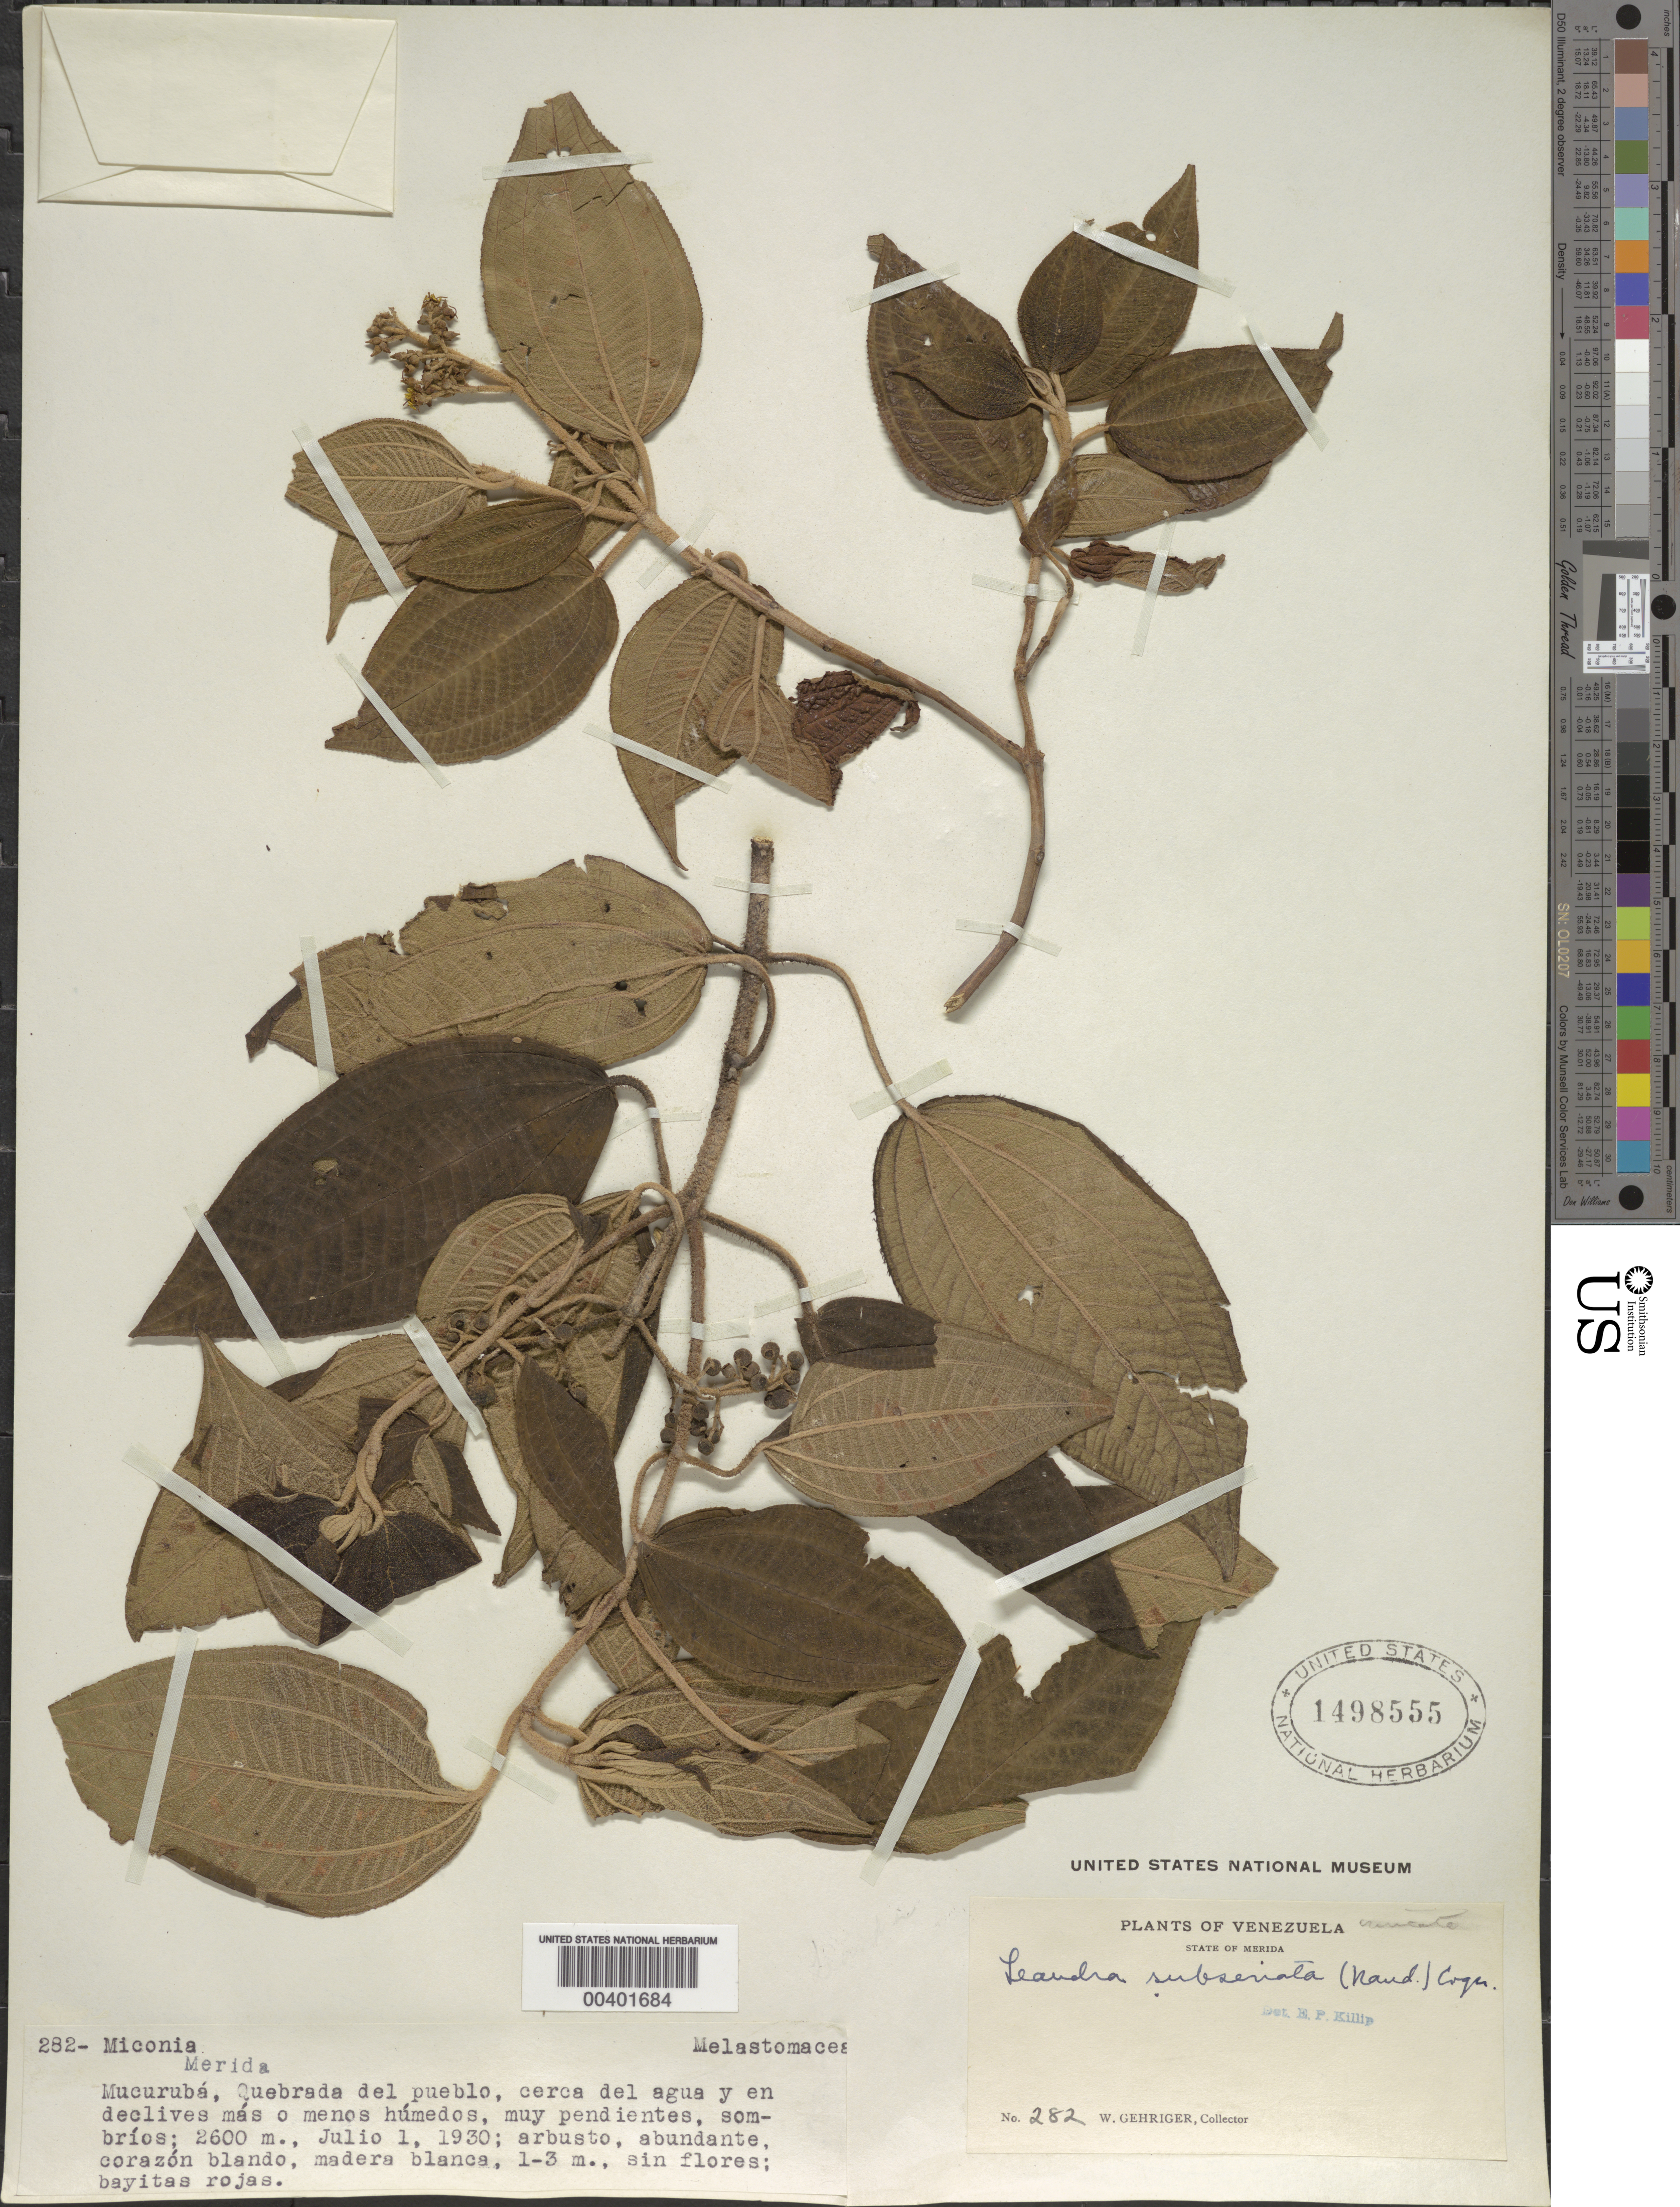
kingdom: Plantae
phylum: Tracheophyta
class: Magnoliopsida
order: Myrtales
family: Melastomataceae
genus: Leandra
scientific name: Leandra subseriata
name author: (Naudin) Cogn.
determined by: Killip, Ellsworth P.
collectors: W. Gehriger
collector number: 282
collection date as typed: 01 Jul 1930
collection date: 1930-07-01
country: Venezuela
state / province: Mérida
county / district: Rangel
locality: Mucurubá Mucuruba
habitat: Quebrada del pueblo, cerca del agua y en declives más o menos húmedos.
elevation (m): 2600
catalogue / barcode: US 1498555